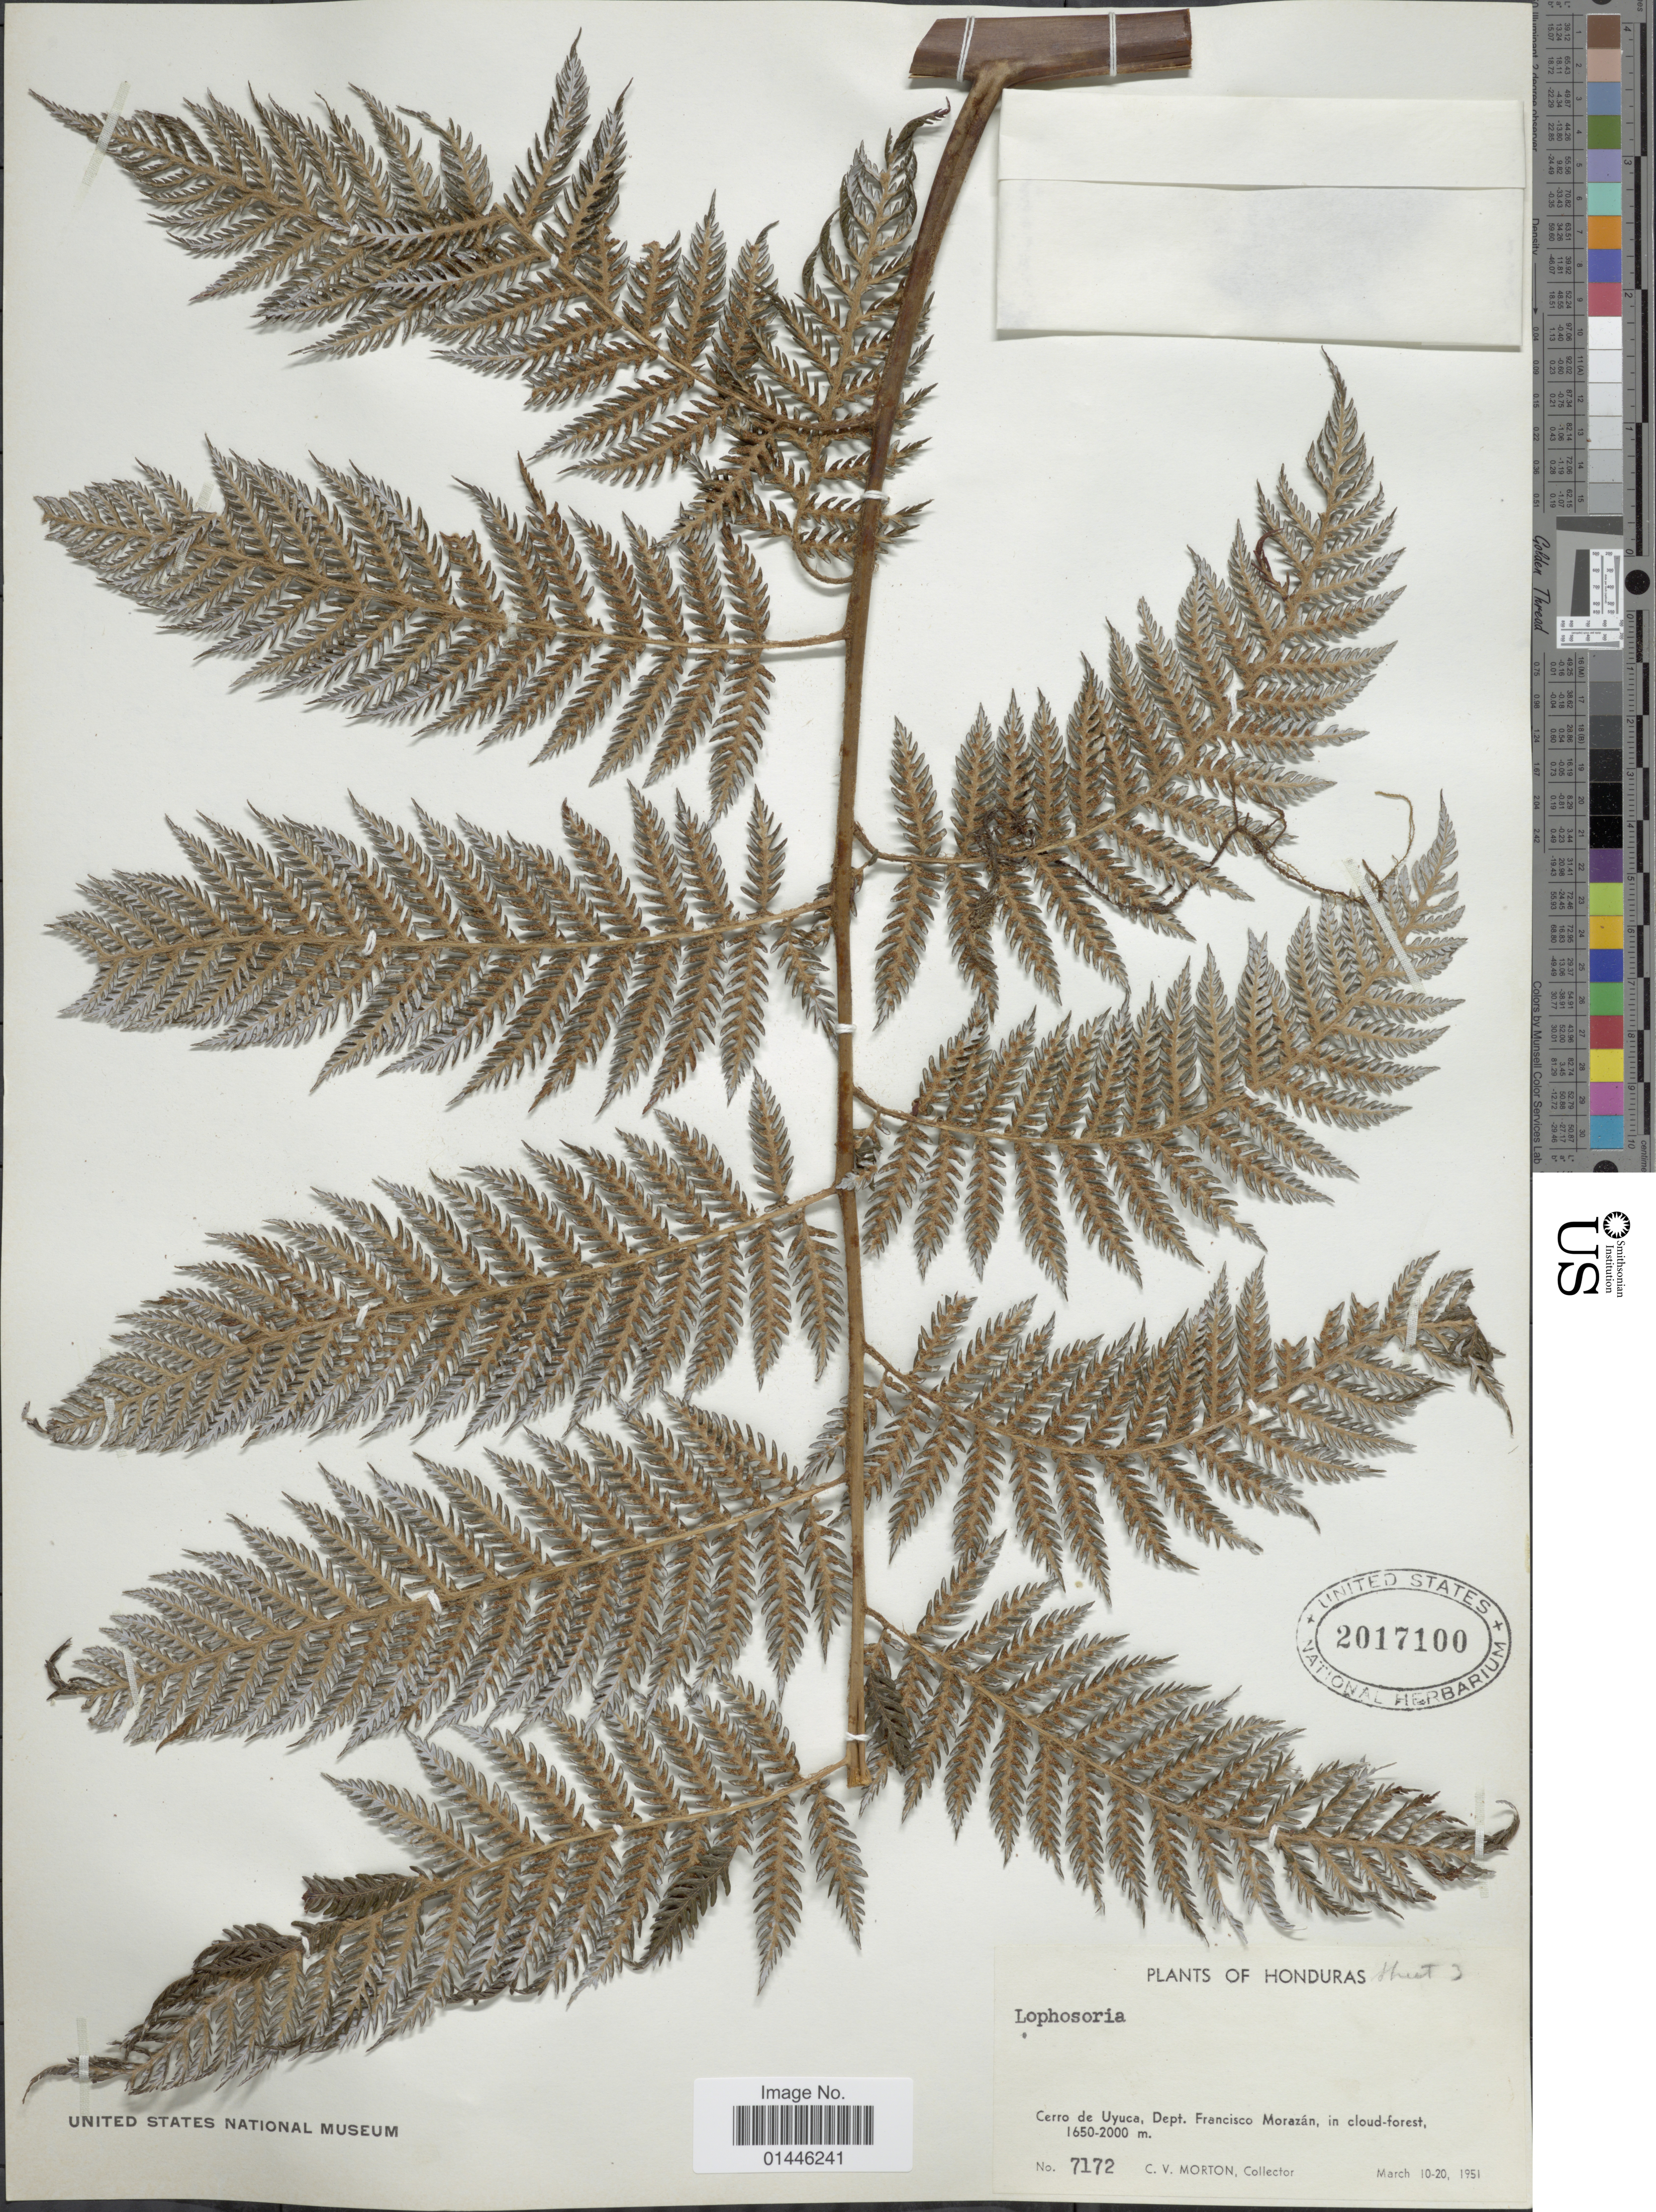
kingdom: Plantae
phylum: Tracheophyta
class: Polypodiopsida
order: Cyatheales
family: Dicksoniaceae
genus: Lophosoria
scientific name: Lophosoria quadripinnata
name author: (J.F. Gmel.) C. Chr.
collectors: C. V. Morton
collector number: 7172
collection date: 1951-03-10/1951-03-20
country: Honduras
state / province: Fco. Morazán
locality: Cerro de Uyuca, Dept. Francisco Morazán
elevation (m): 1650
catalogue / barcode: US 2017100